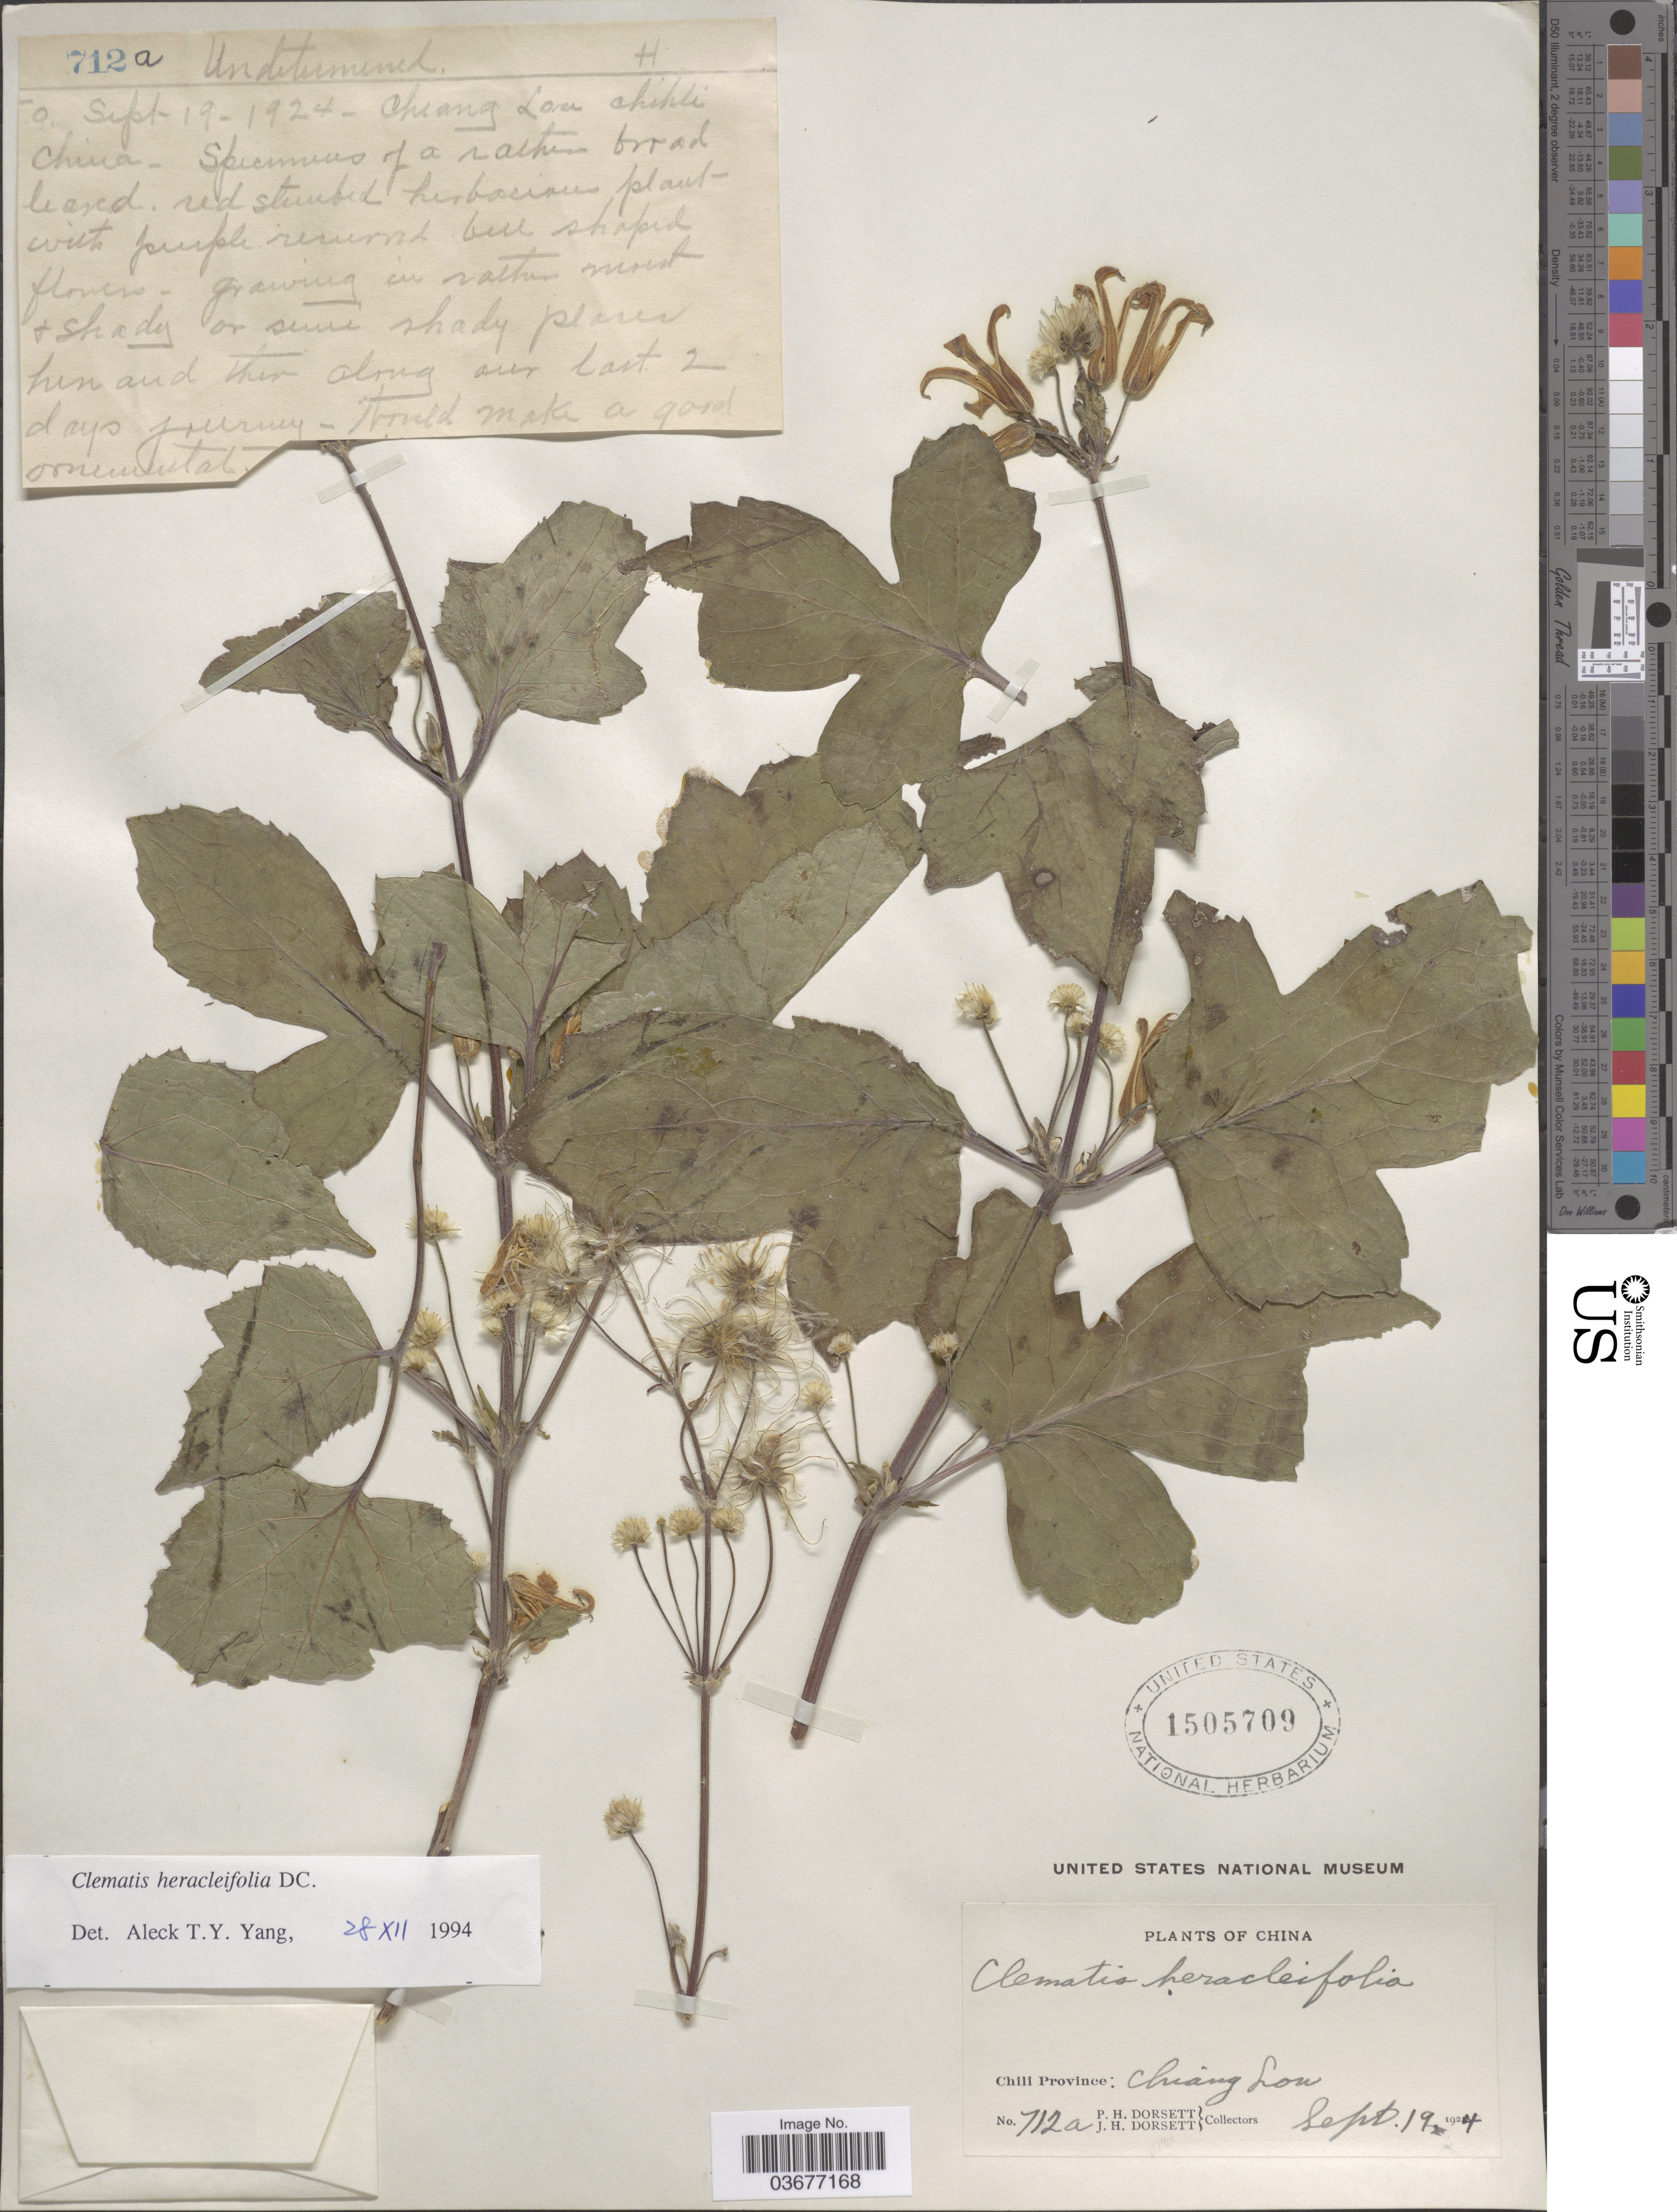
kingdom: Plantae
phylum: Tracheophyta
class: Magnoliopsida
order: Ranunculales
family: Ranunculaceae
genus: Clematis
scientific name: Clematis heracleifolia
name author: DC.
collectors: P. H. Dorsett & J. Dorsett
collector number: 712a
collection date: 1924-09-19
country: China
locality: Chili Province: chiang Lou.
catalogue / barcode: US 1505709